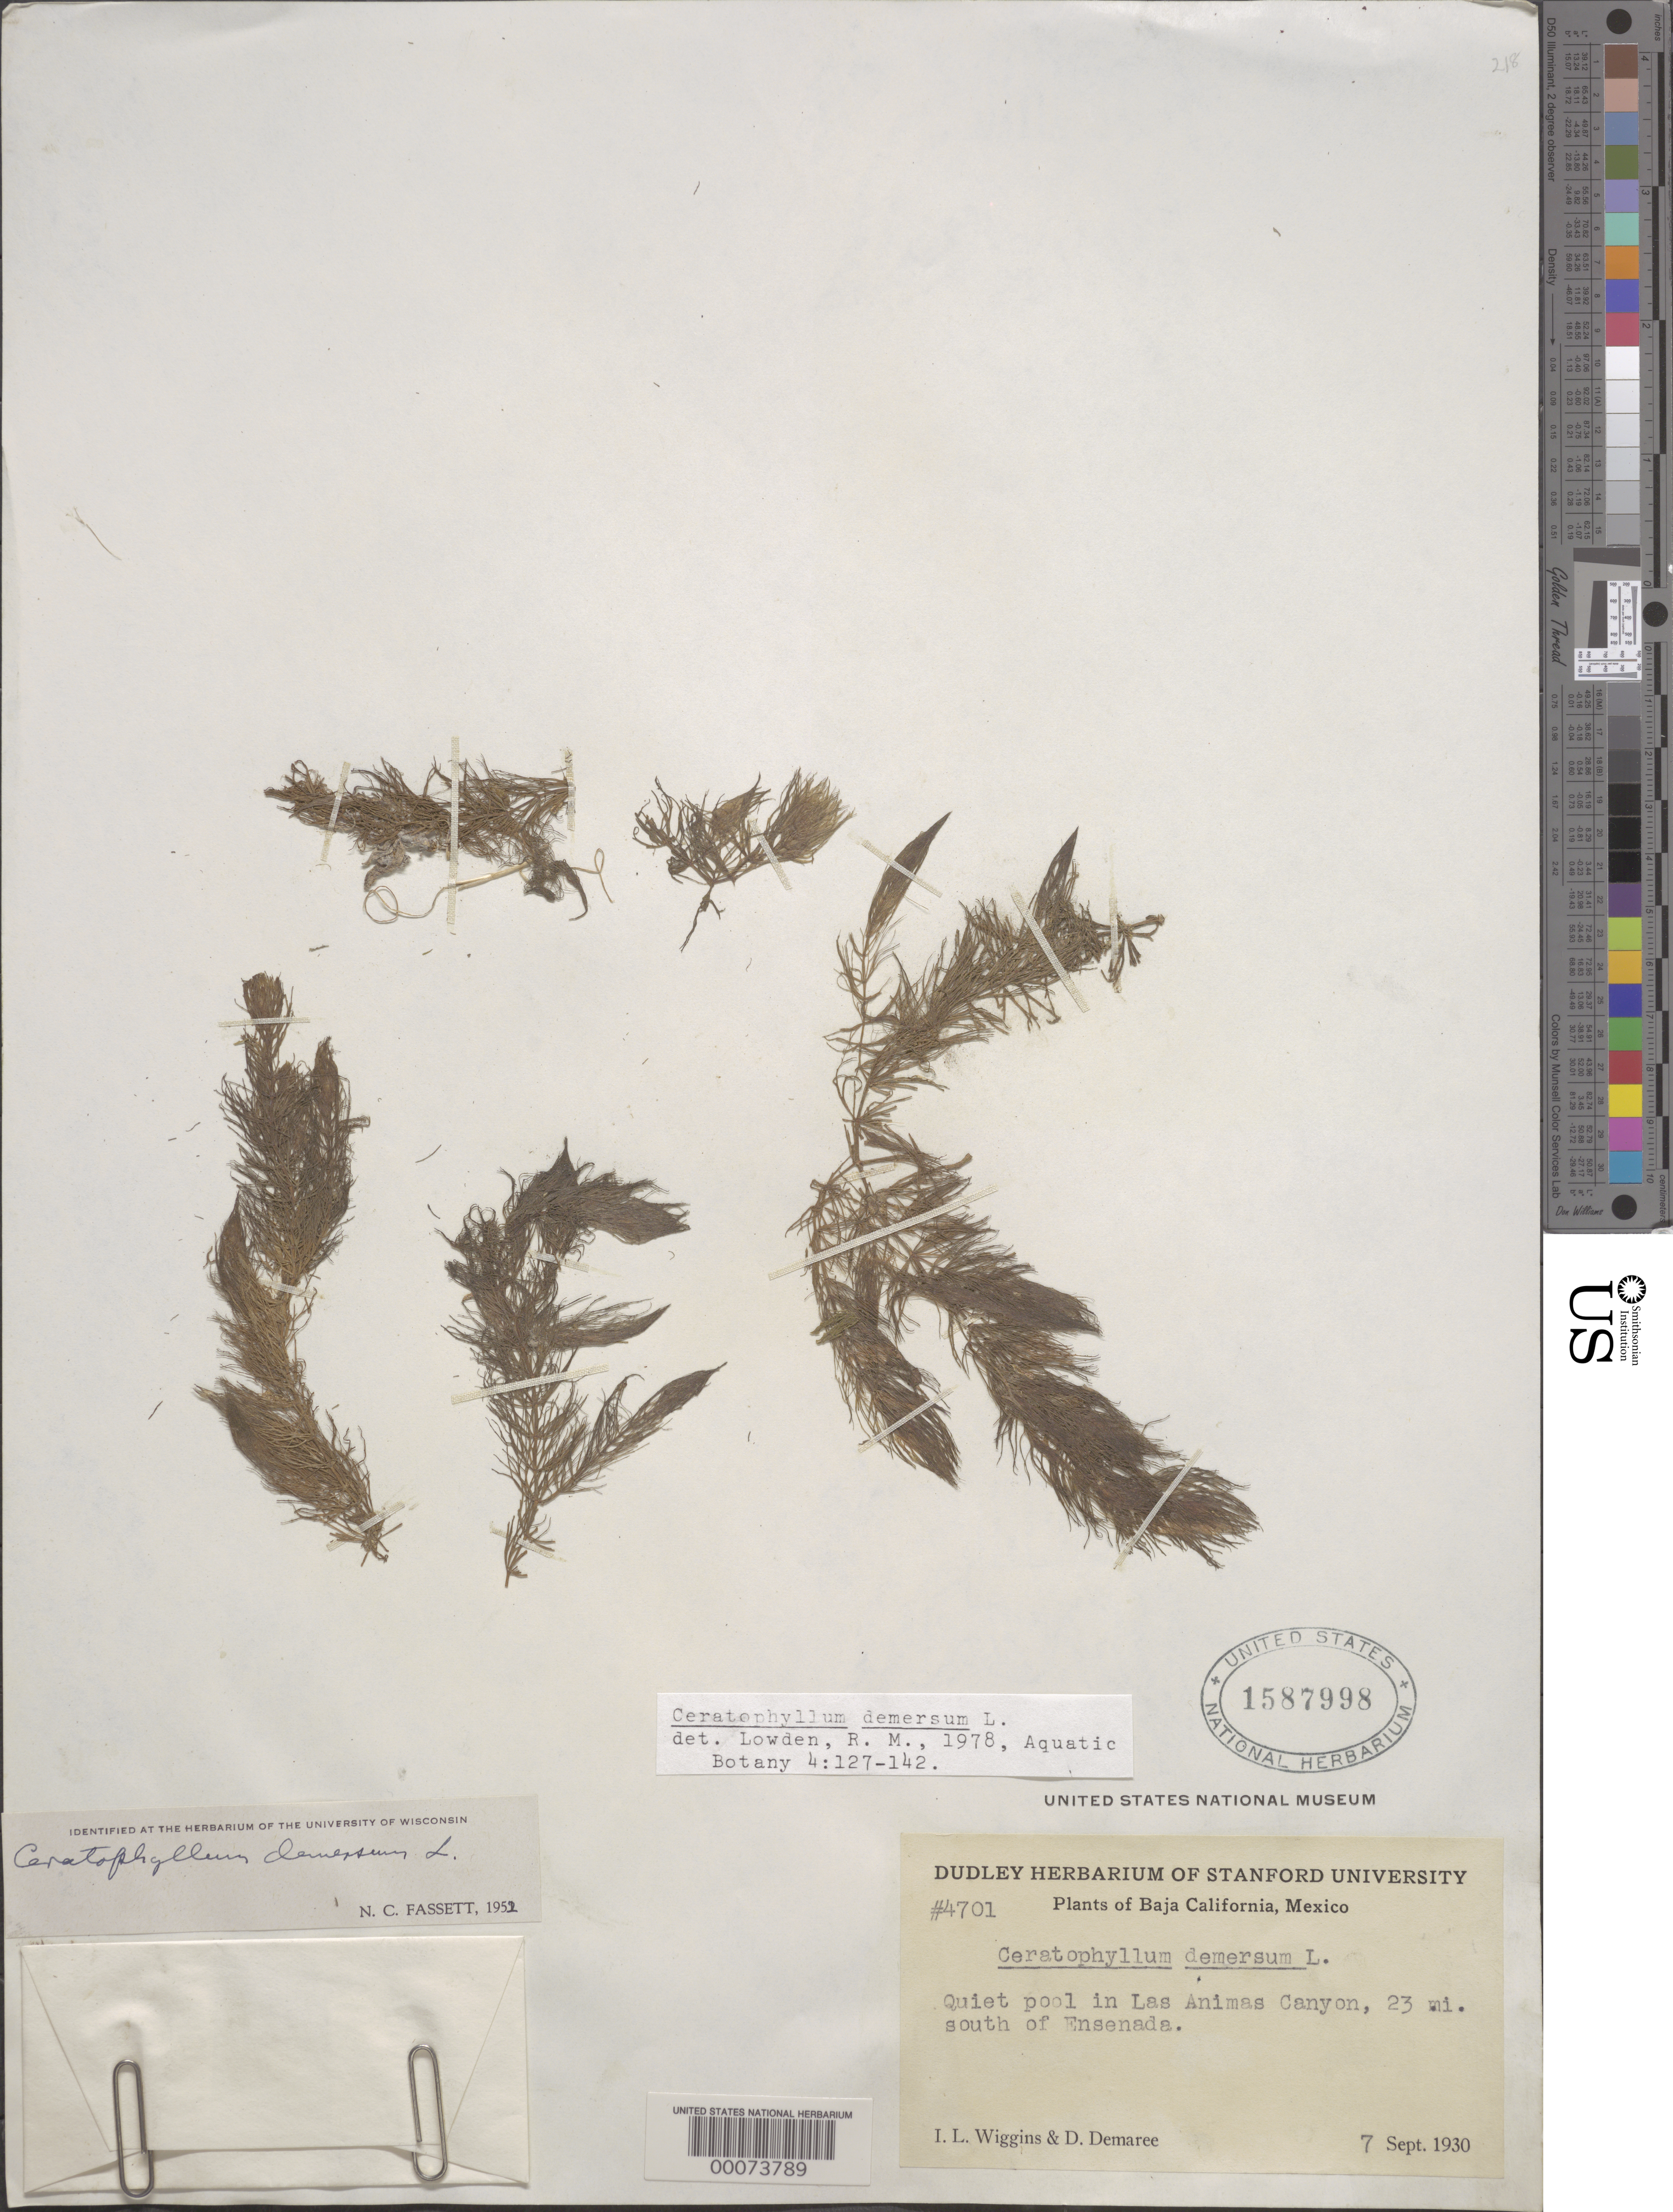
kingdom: Plantae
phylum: Tracheophyta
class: Magnoliopsida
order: Ceratophyllales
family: Ceratophyllaceae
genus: Ceratophyllum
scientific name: Ceratophyllum demersum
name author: L.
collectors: I. L. Wiggins & D. Demaree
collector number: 4701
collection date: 1930-09-07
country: Mexico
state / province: Baja California Norte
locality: Quiet pool in Las Animas Canyon, 23 mi. south of Ensenada.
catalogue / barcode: US 1587998